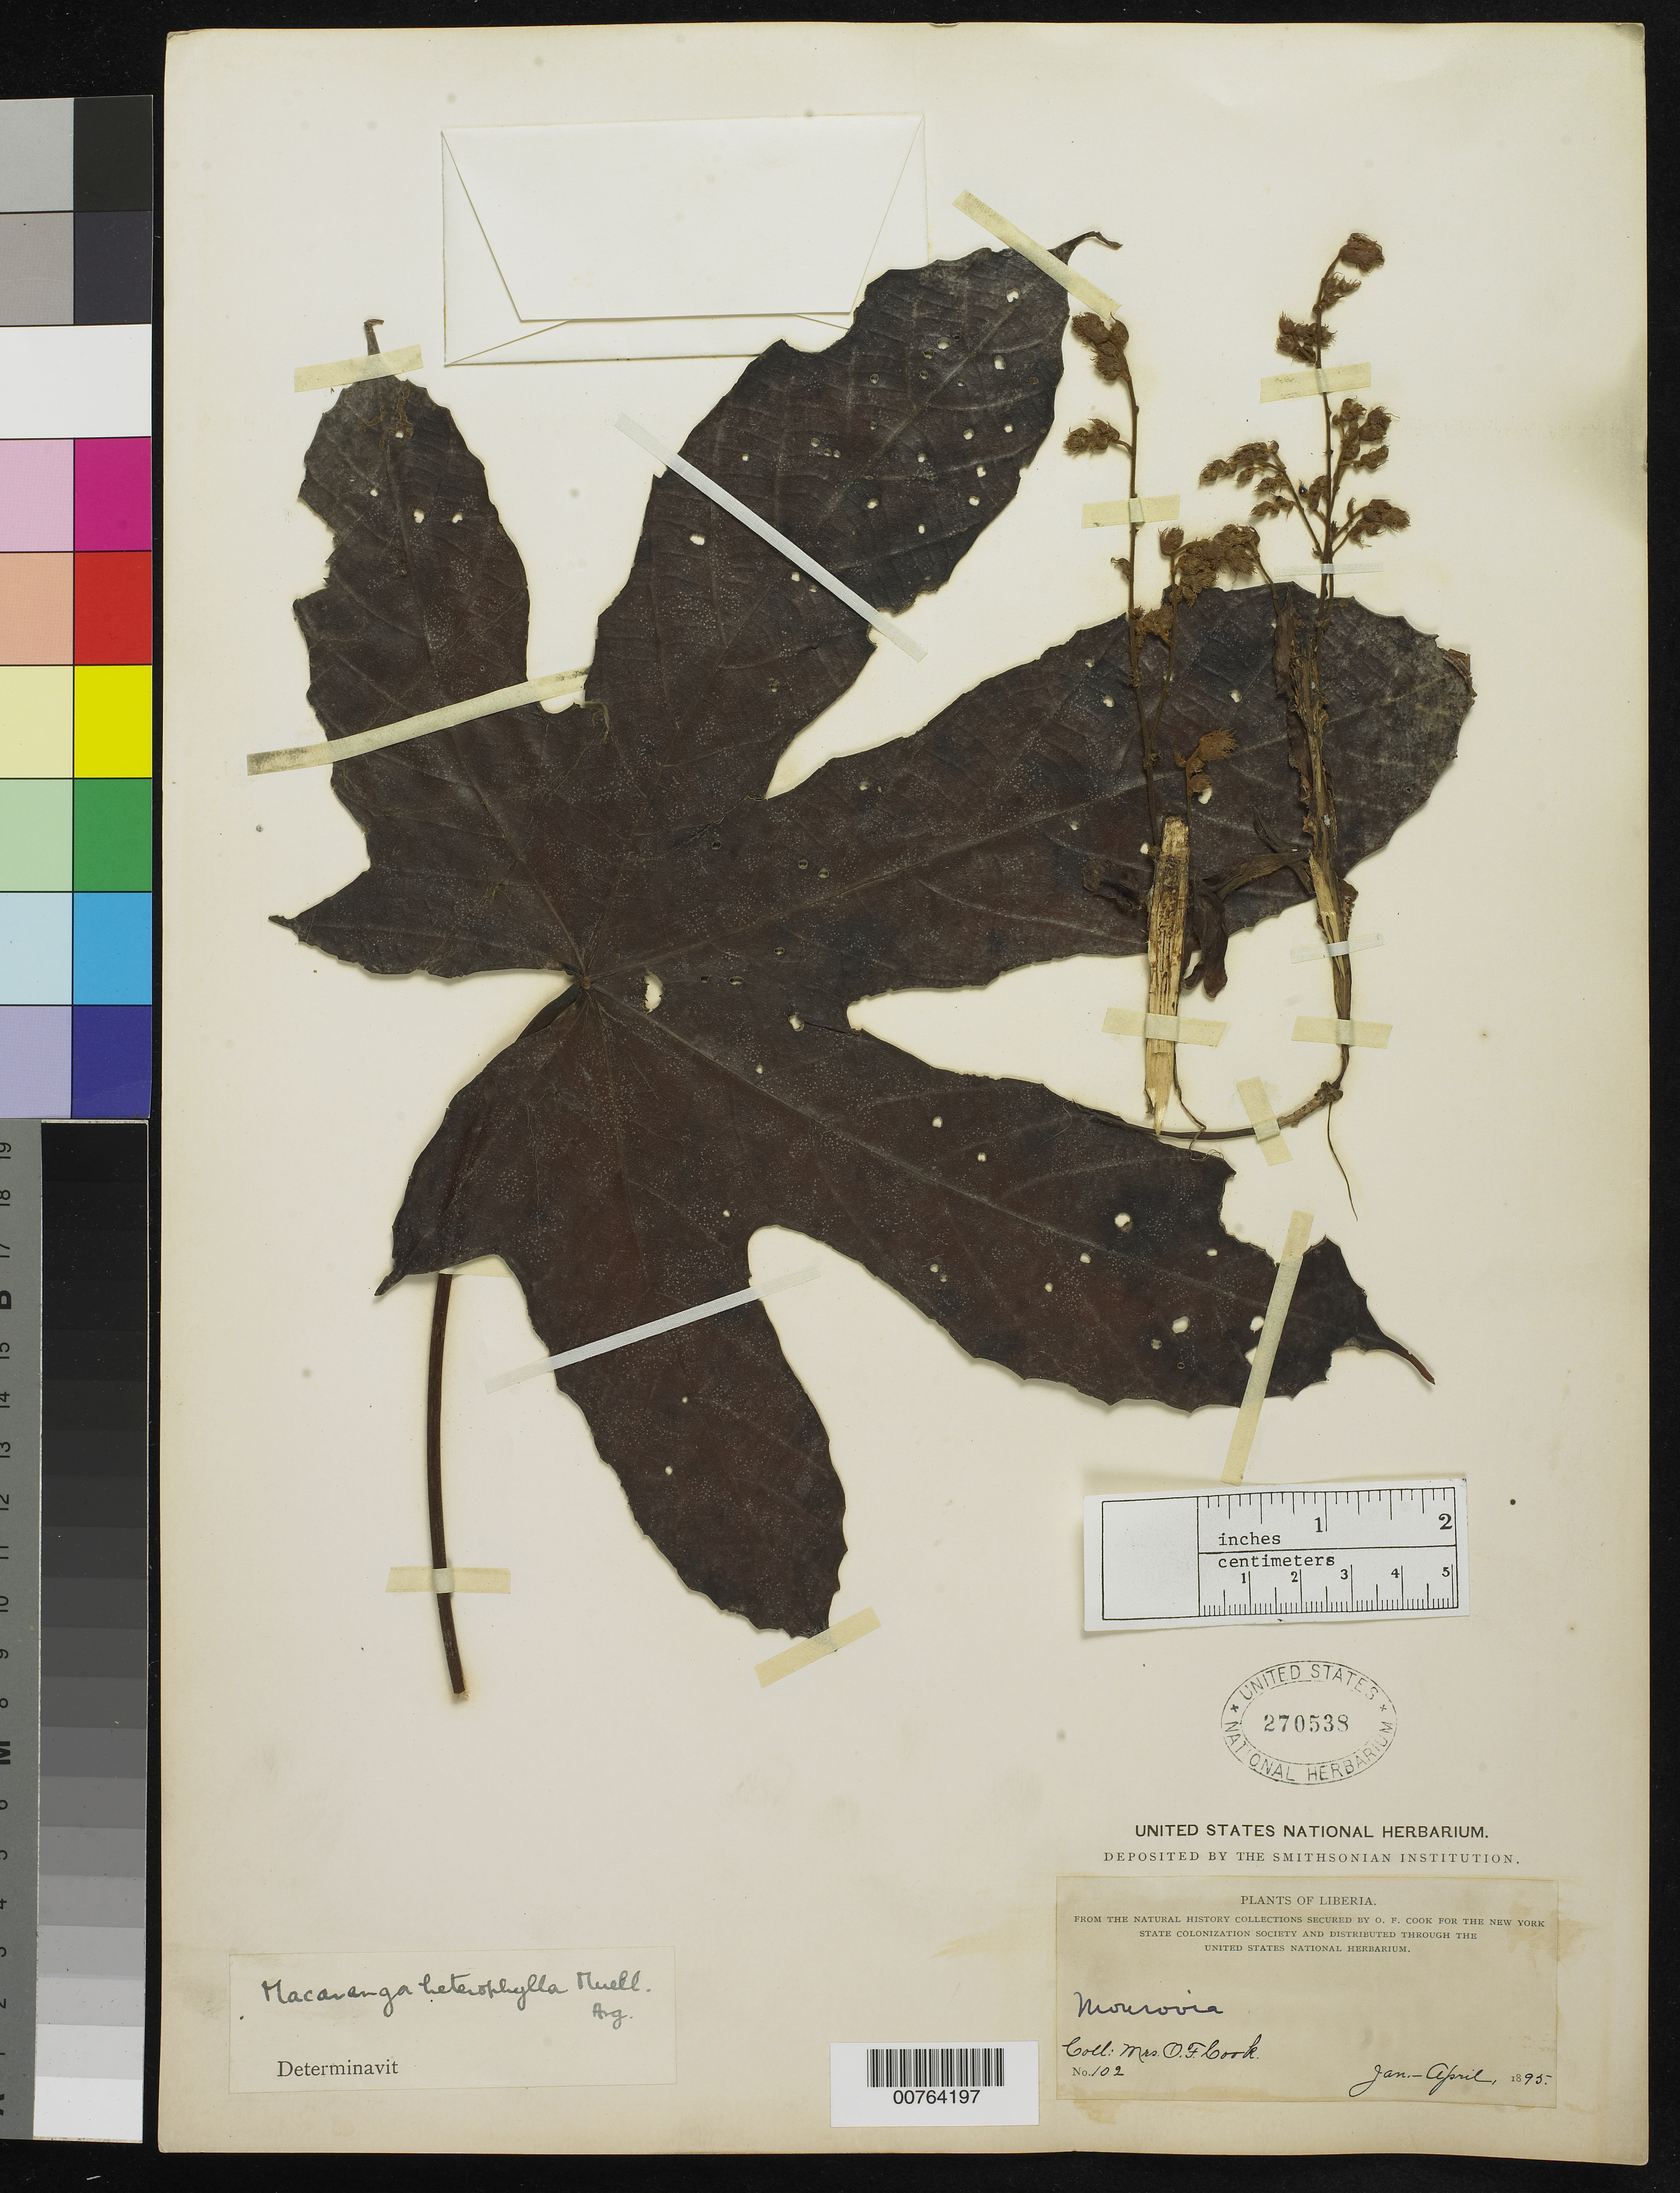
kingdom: Plantae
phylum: Tracheophyta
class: Magnoliopsida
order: Malpighiales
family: Euphorbiaceae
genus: Macaranga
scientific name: Macaranga heterophylla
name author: (Müll. Arg.) Müll. Arg.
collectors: Alice C. Cook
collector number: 102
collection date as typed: Jan 1895 to -- Apr 1895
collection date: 1895-01/1895-04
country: Liberia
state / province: Montserrado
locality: Monrovia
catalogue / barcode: US 270538